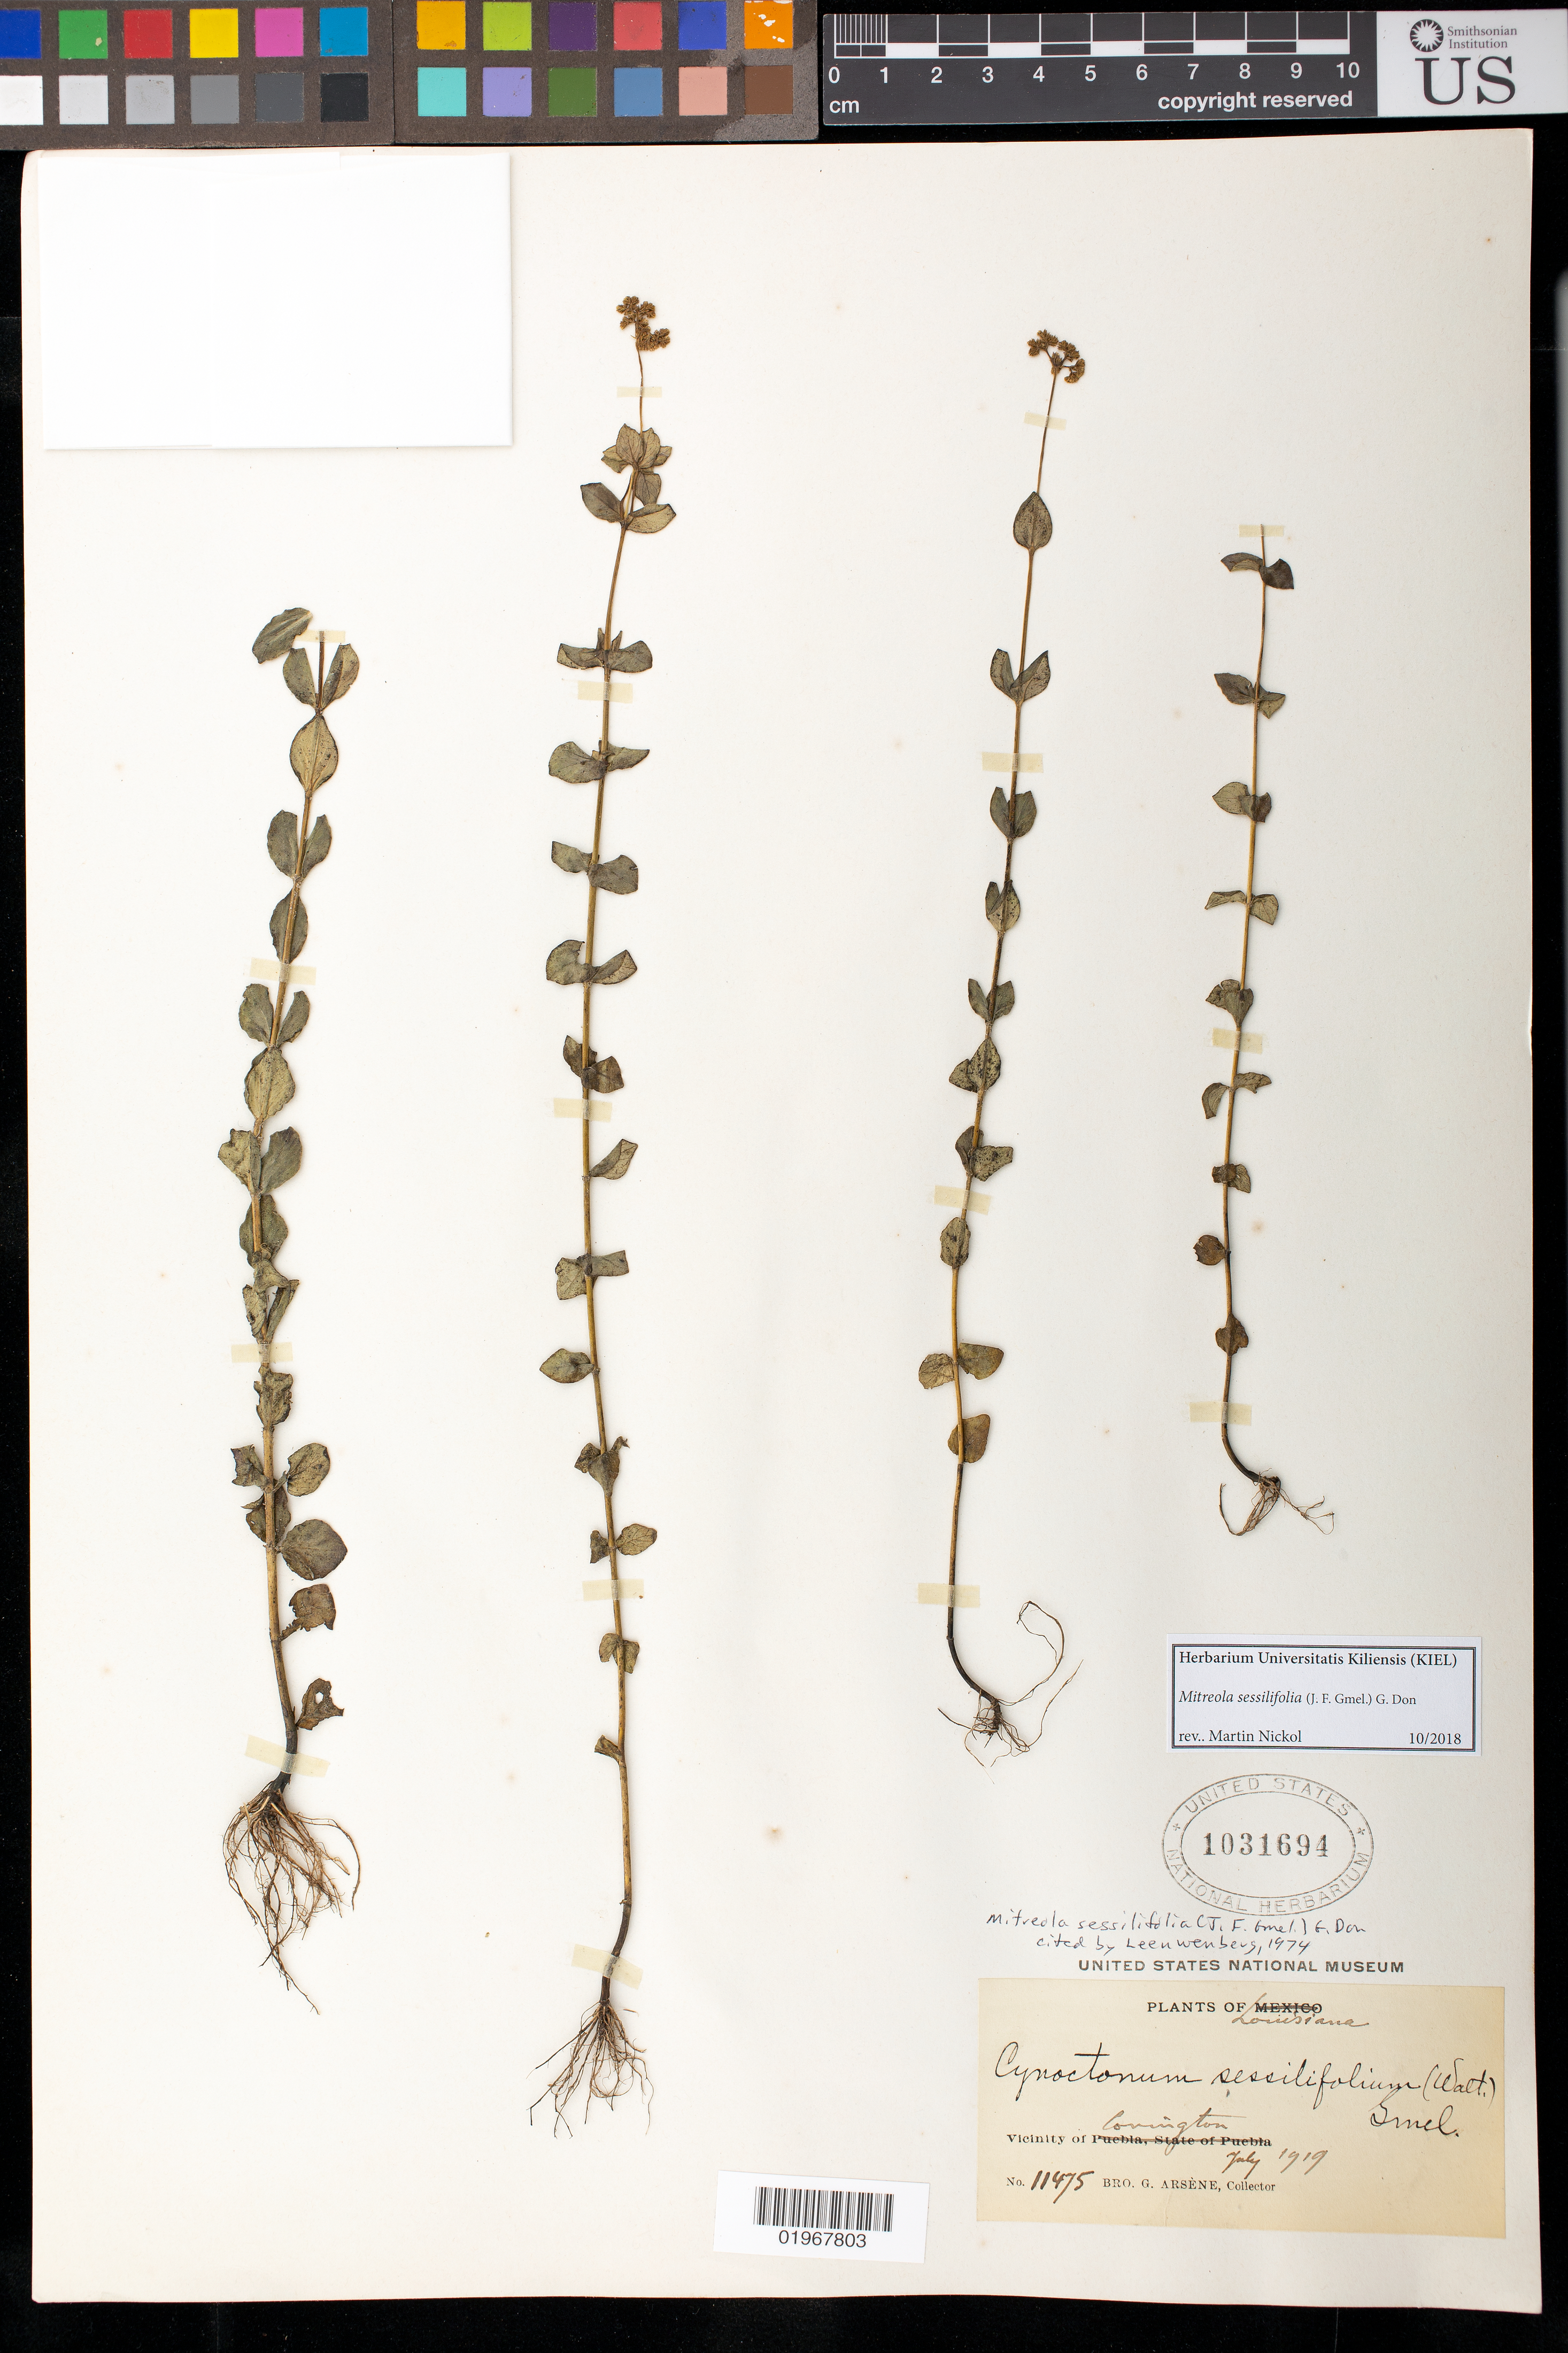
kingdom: Plantae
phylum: Tracheophyta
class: Magnoliopsida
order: Gentianales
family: Loganiaceae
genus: Mitreola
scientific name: Mitreola sessilifolia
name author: (J.F. Gmel.) G. Don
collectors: Bro. G. Arsène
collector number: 11475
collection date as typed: Jul 1919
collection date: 1919-07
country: United States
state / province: Louisiana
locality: Covington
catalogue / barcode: US 1031694